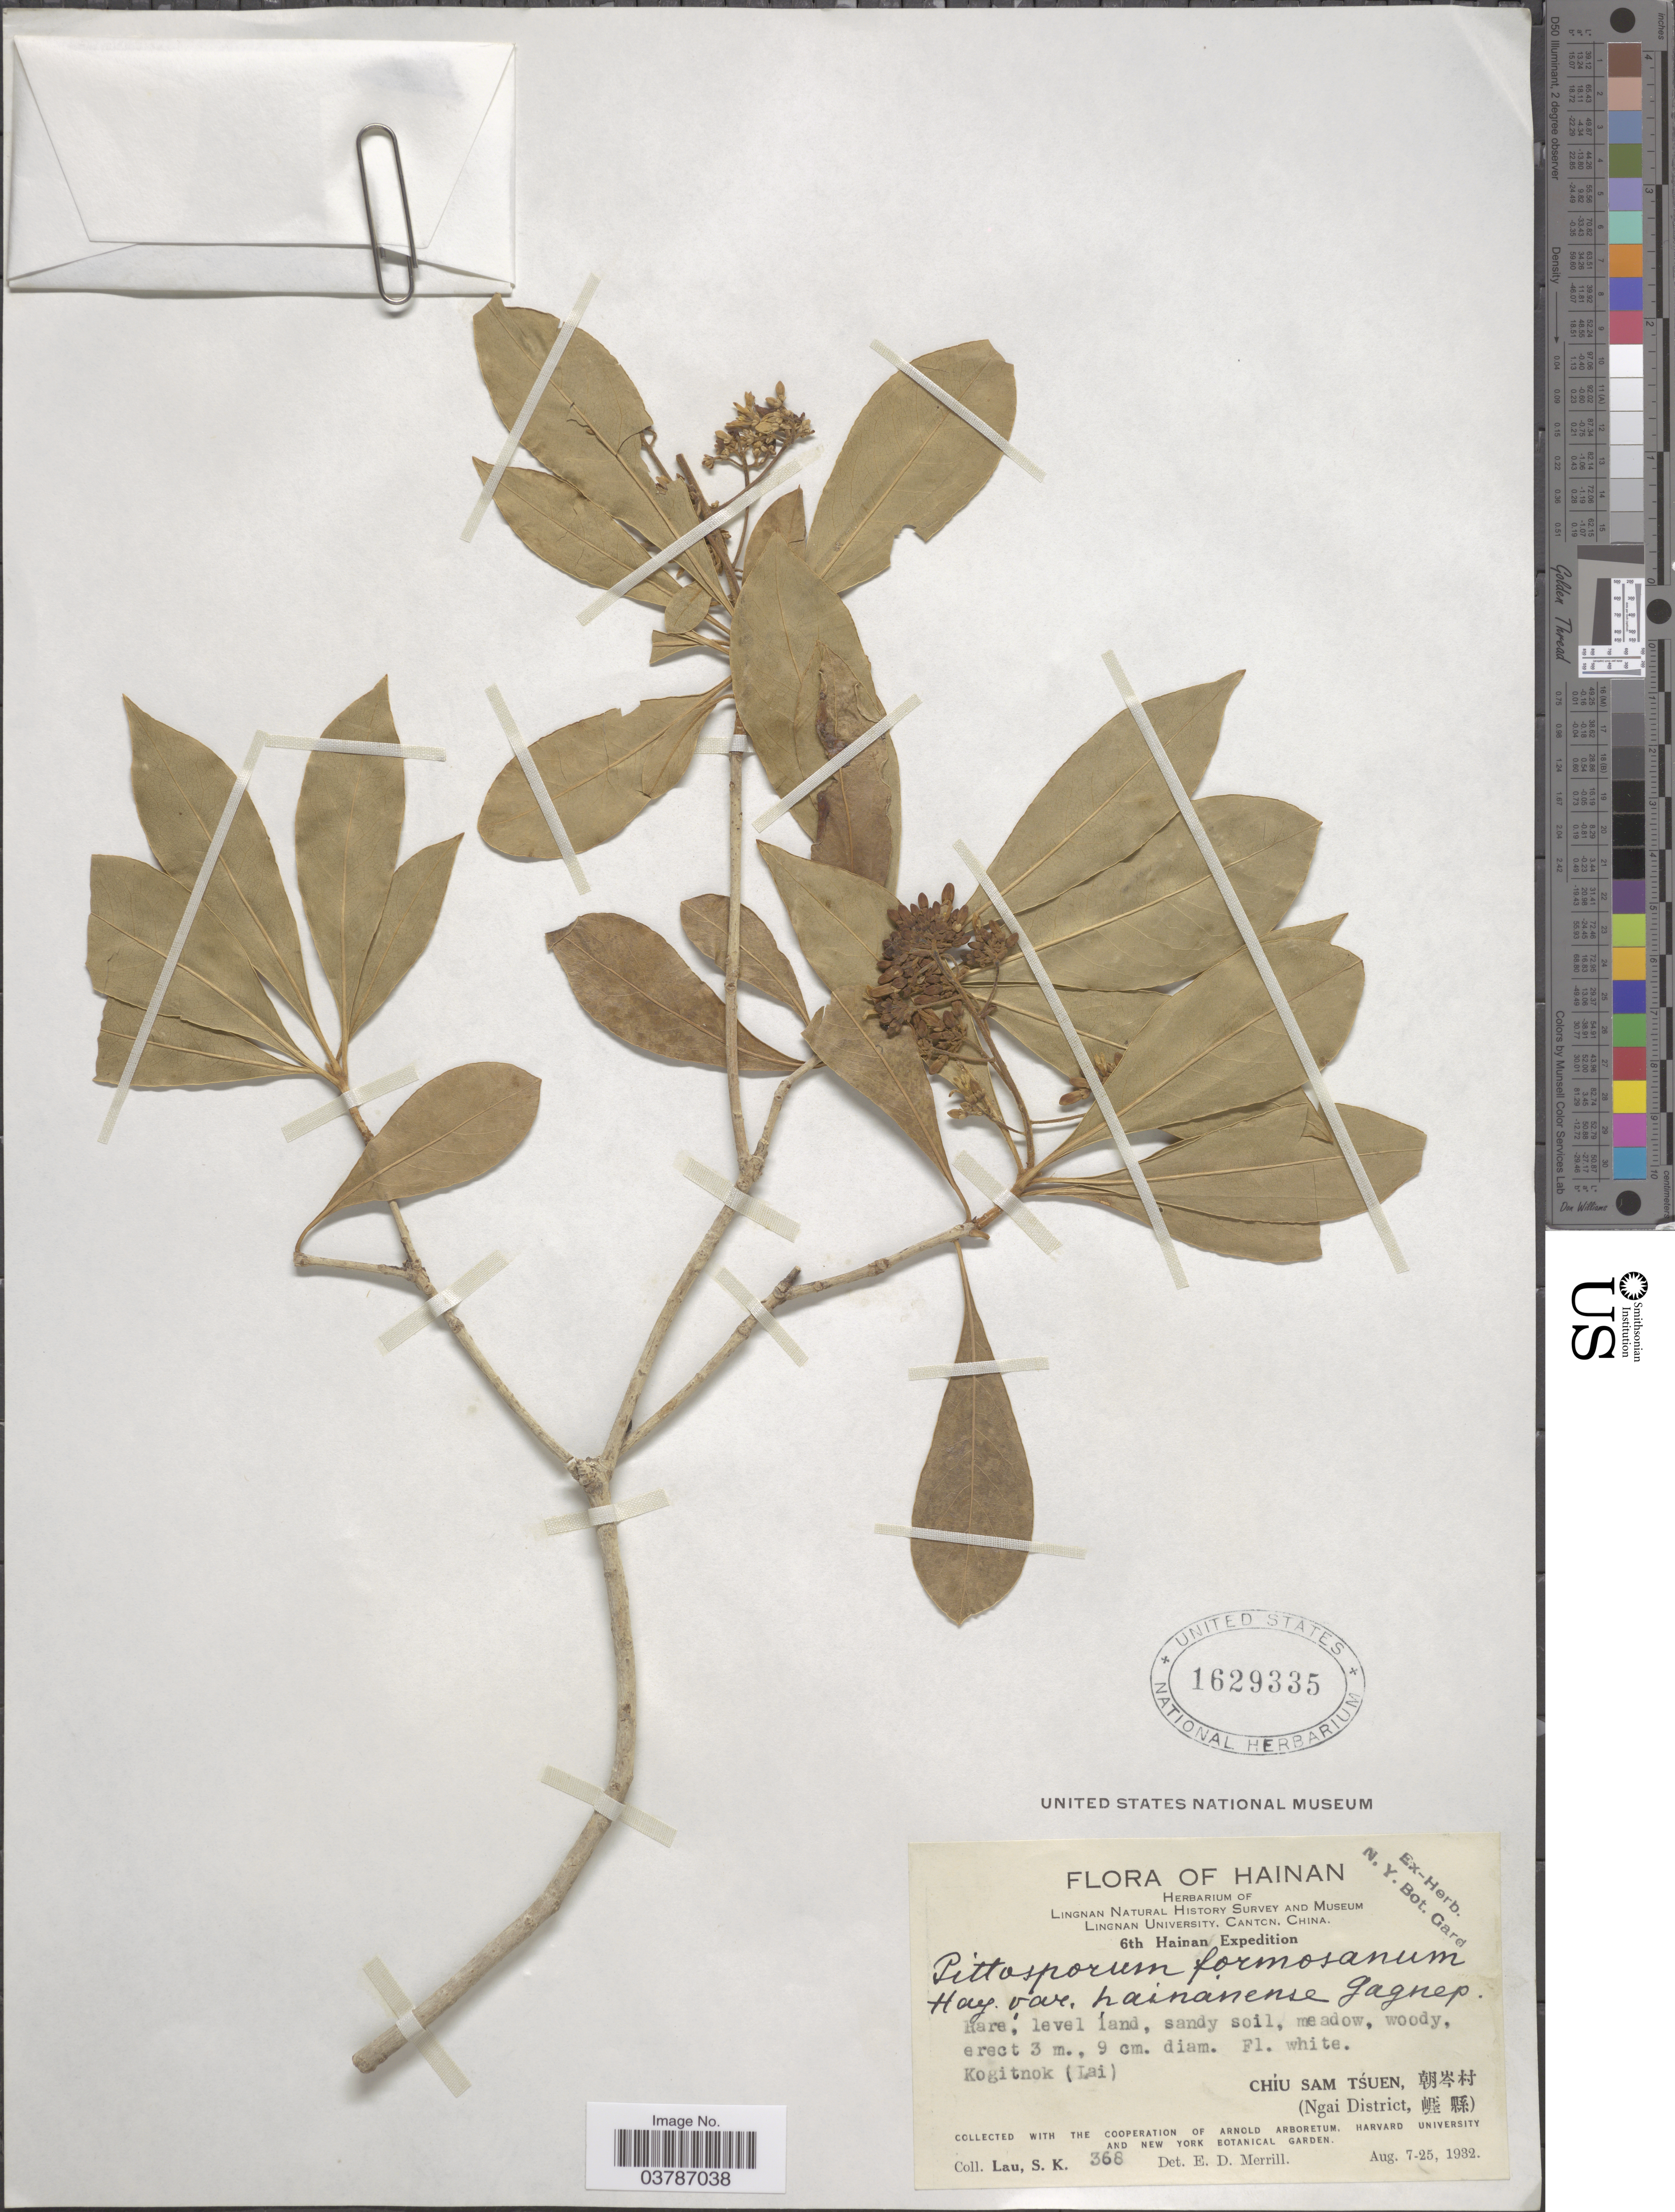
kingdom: Plantae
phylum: Tracheophyta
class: Magnoliopsida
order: Apiales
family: Pittosporaceae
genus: Pittosporum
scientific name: Pittosporum formosanum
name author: Hayata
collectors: S. K. Lau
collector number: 368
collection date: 1932-08-07/1932-08-25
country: China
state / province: Hainan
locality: Kogitnok (Lai). Chíu Sam Tśuen. (Ngai District).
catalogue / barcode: US 1629335